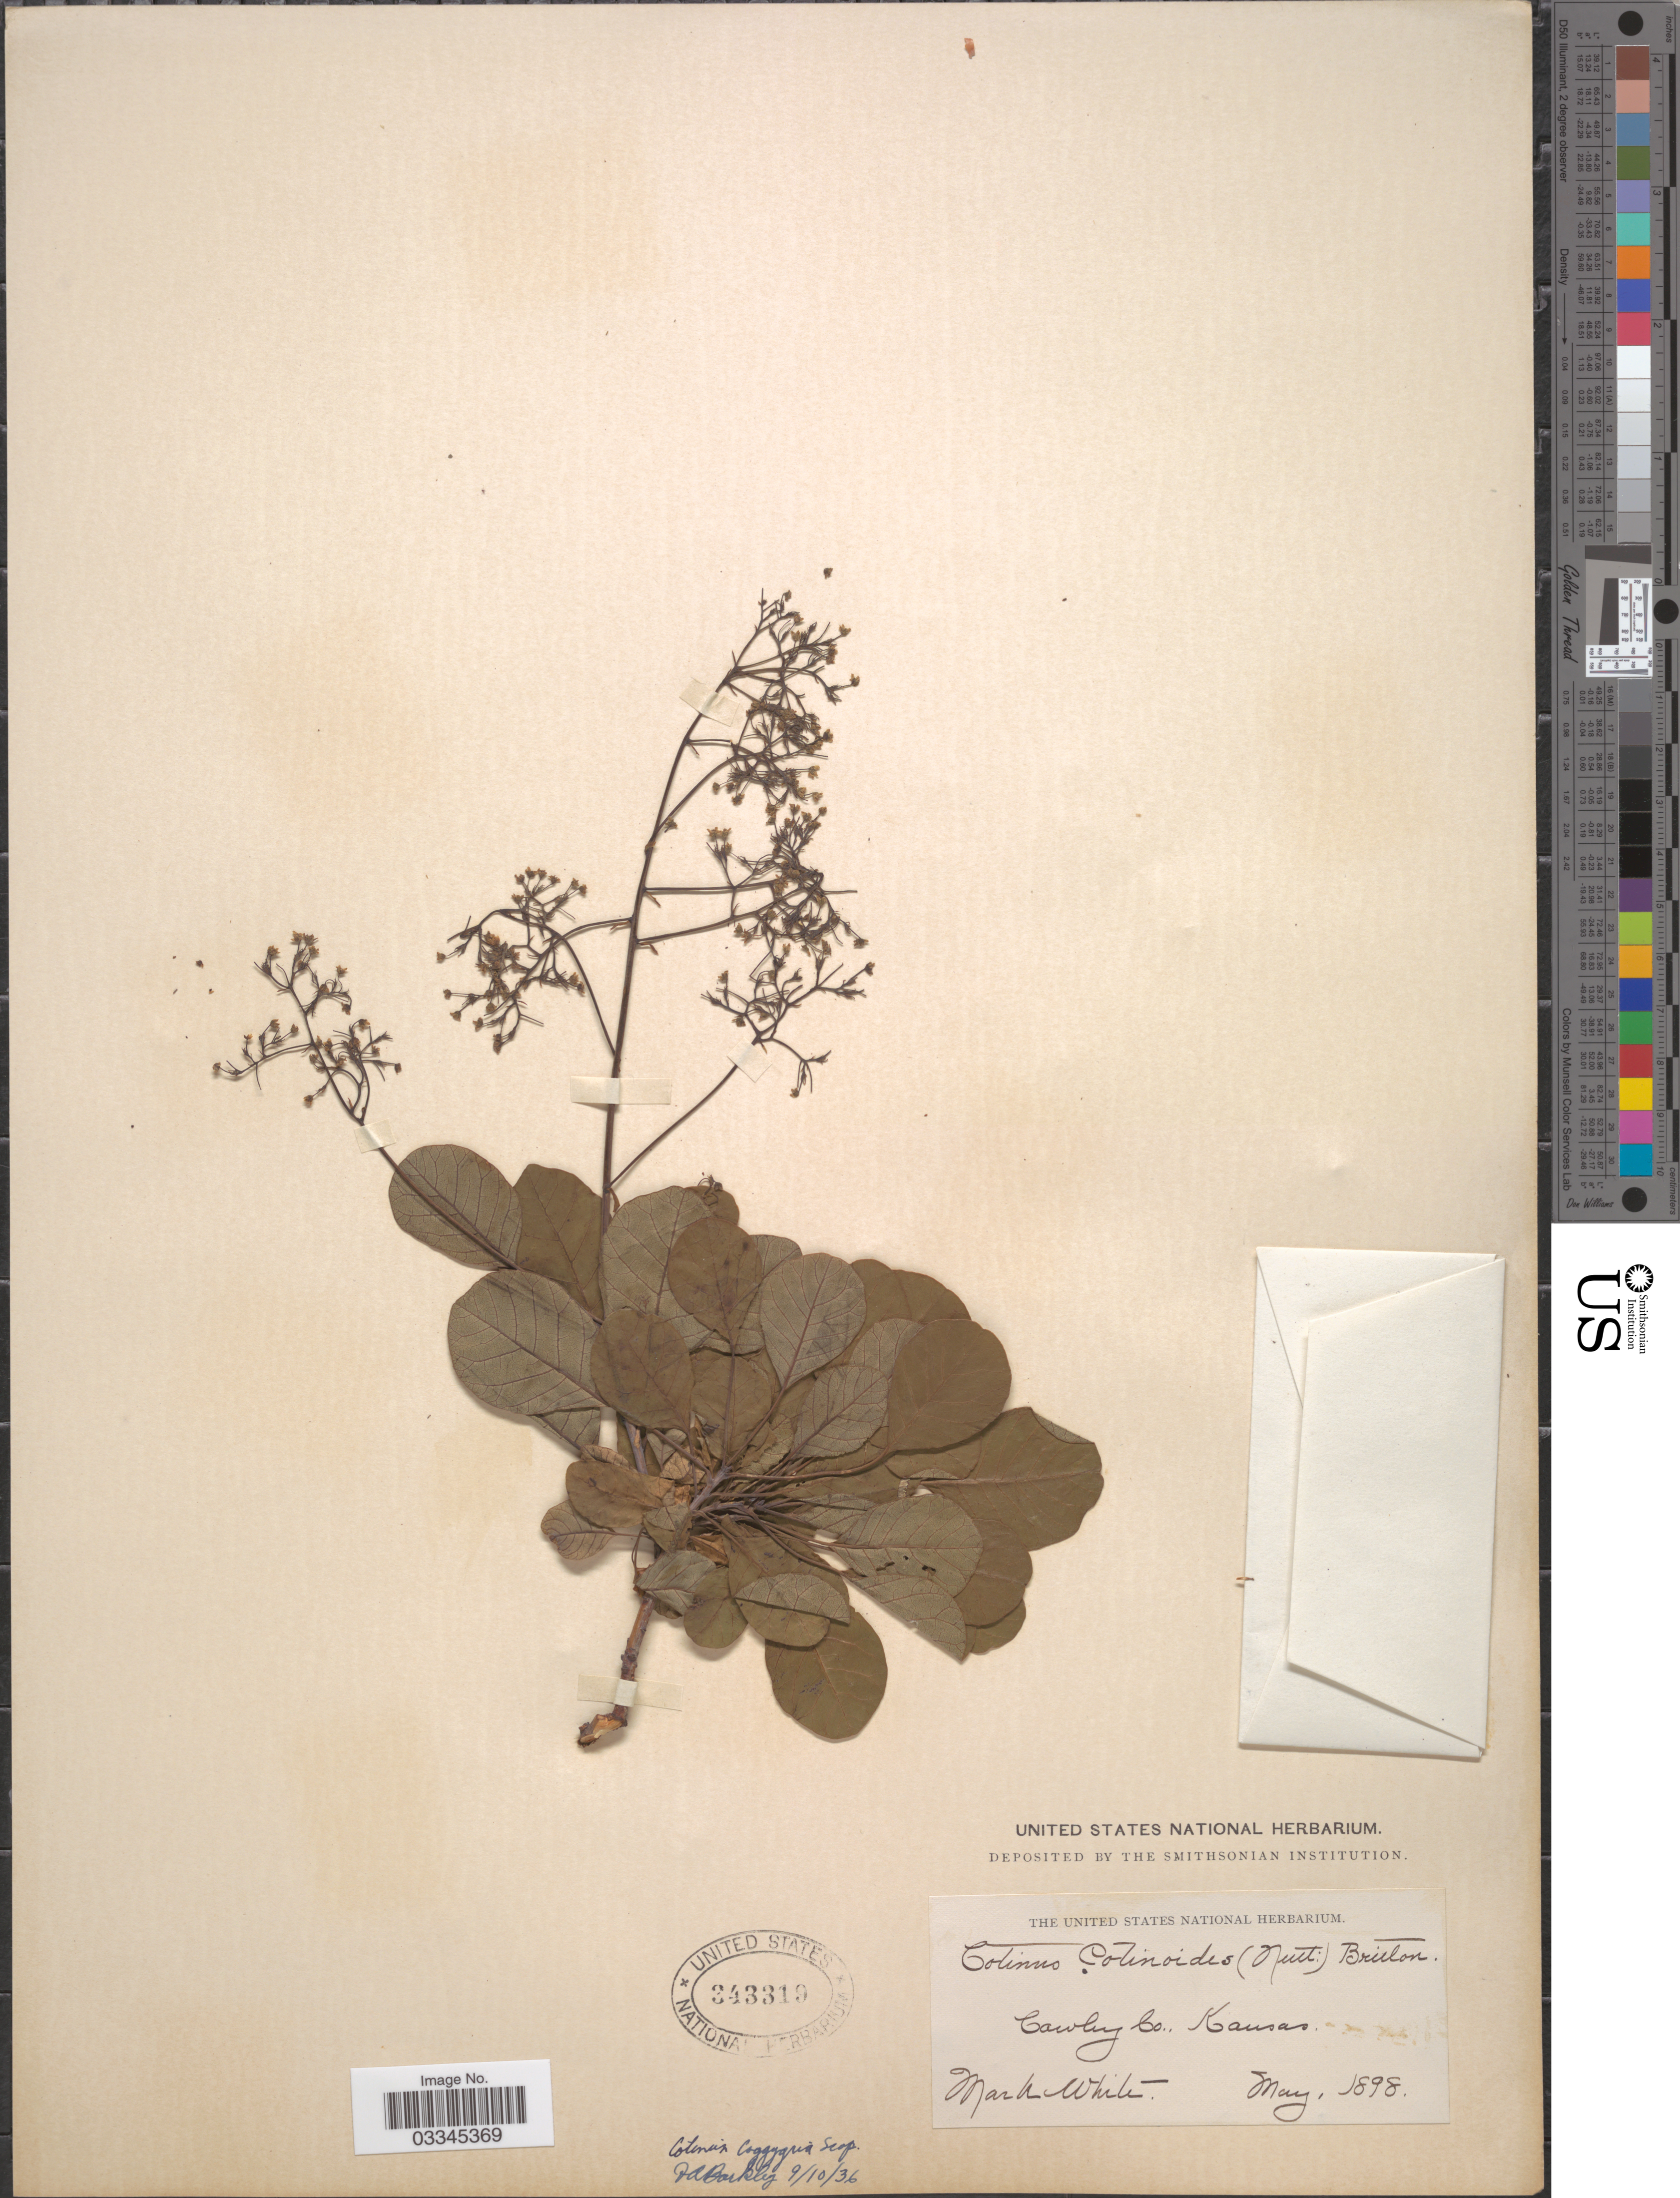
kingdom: Plantae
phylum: Tracheophyta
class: Magnoliopsida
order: Sapindales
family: Anacardiaceae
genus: Cotinus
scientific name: Cotinus coggygria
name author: Scop.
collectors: M. White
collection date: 1898-05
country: United States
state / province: Kansas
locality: Cawley Co.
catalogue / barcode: US 343319